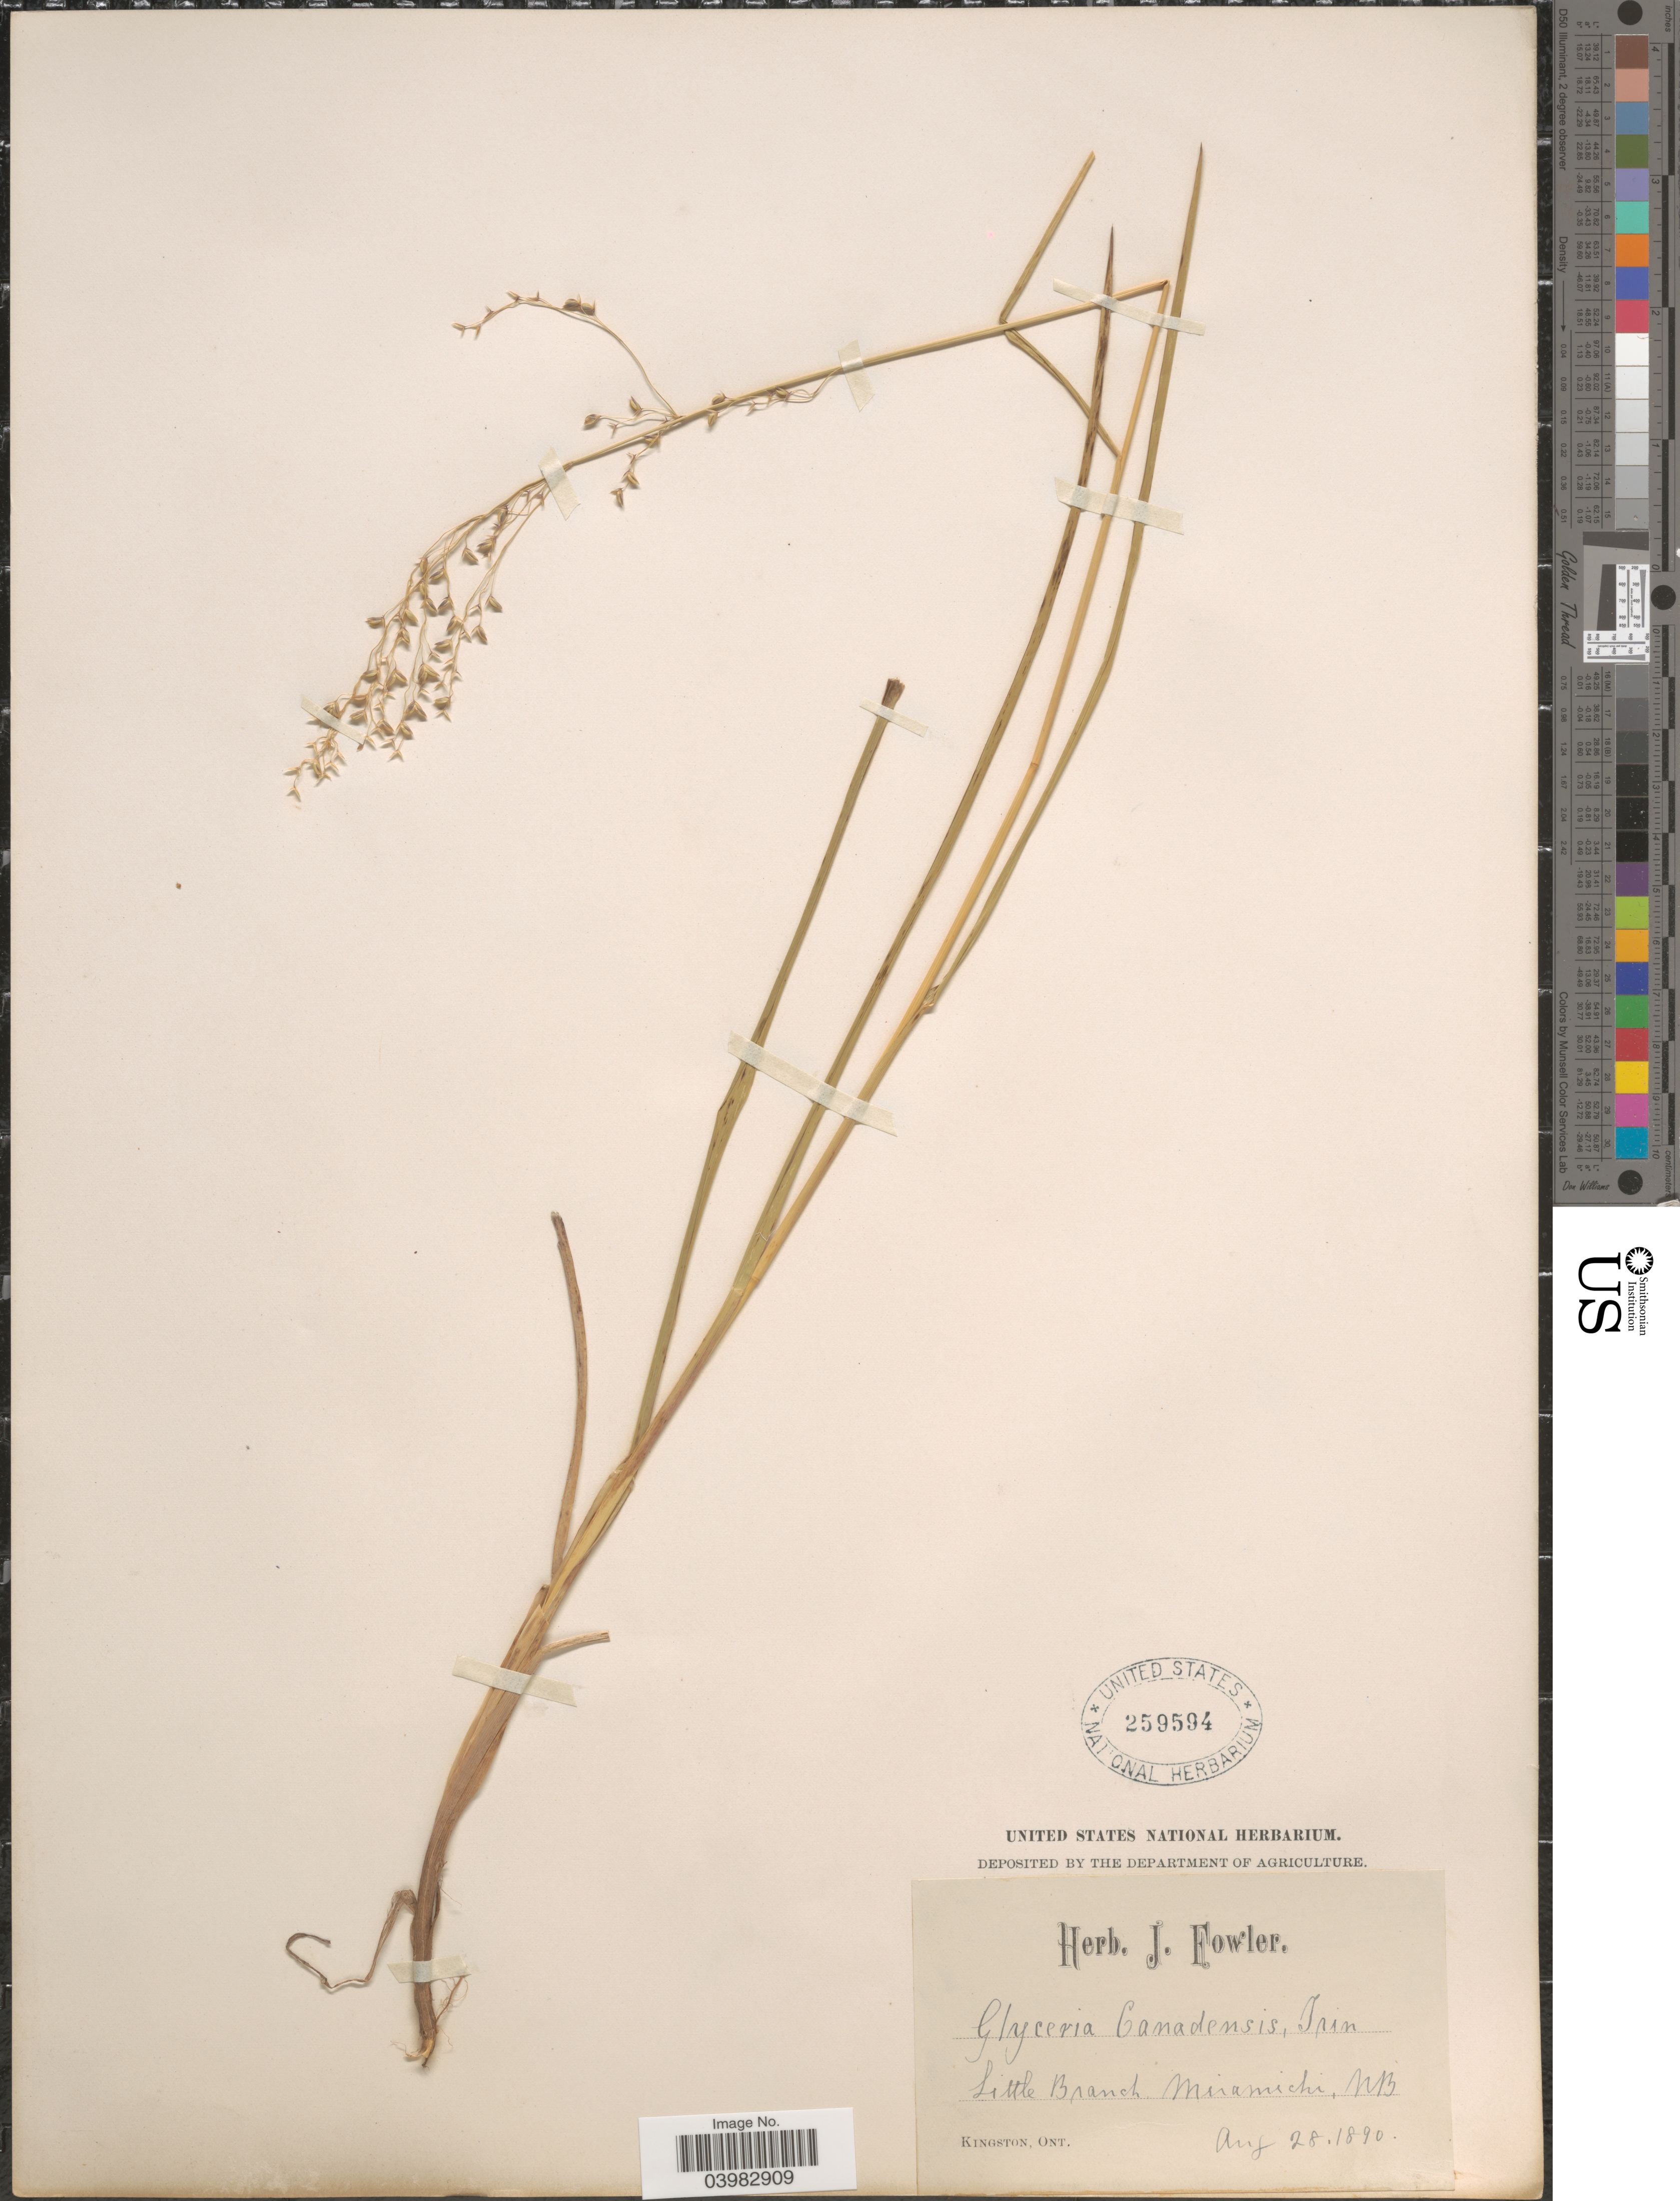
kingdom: Plantae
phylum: Tracheophyta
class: Liliopsida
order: Poales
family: Poaceae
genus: Glyceria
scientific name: Glyceria canadensis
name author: (Michx.) Trin.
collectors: ex herb. J. Fowler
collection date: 1890-08-28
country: Canada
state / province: New Brunswick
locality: Little Branch. Miramichi.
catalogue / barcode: US 259594